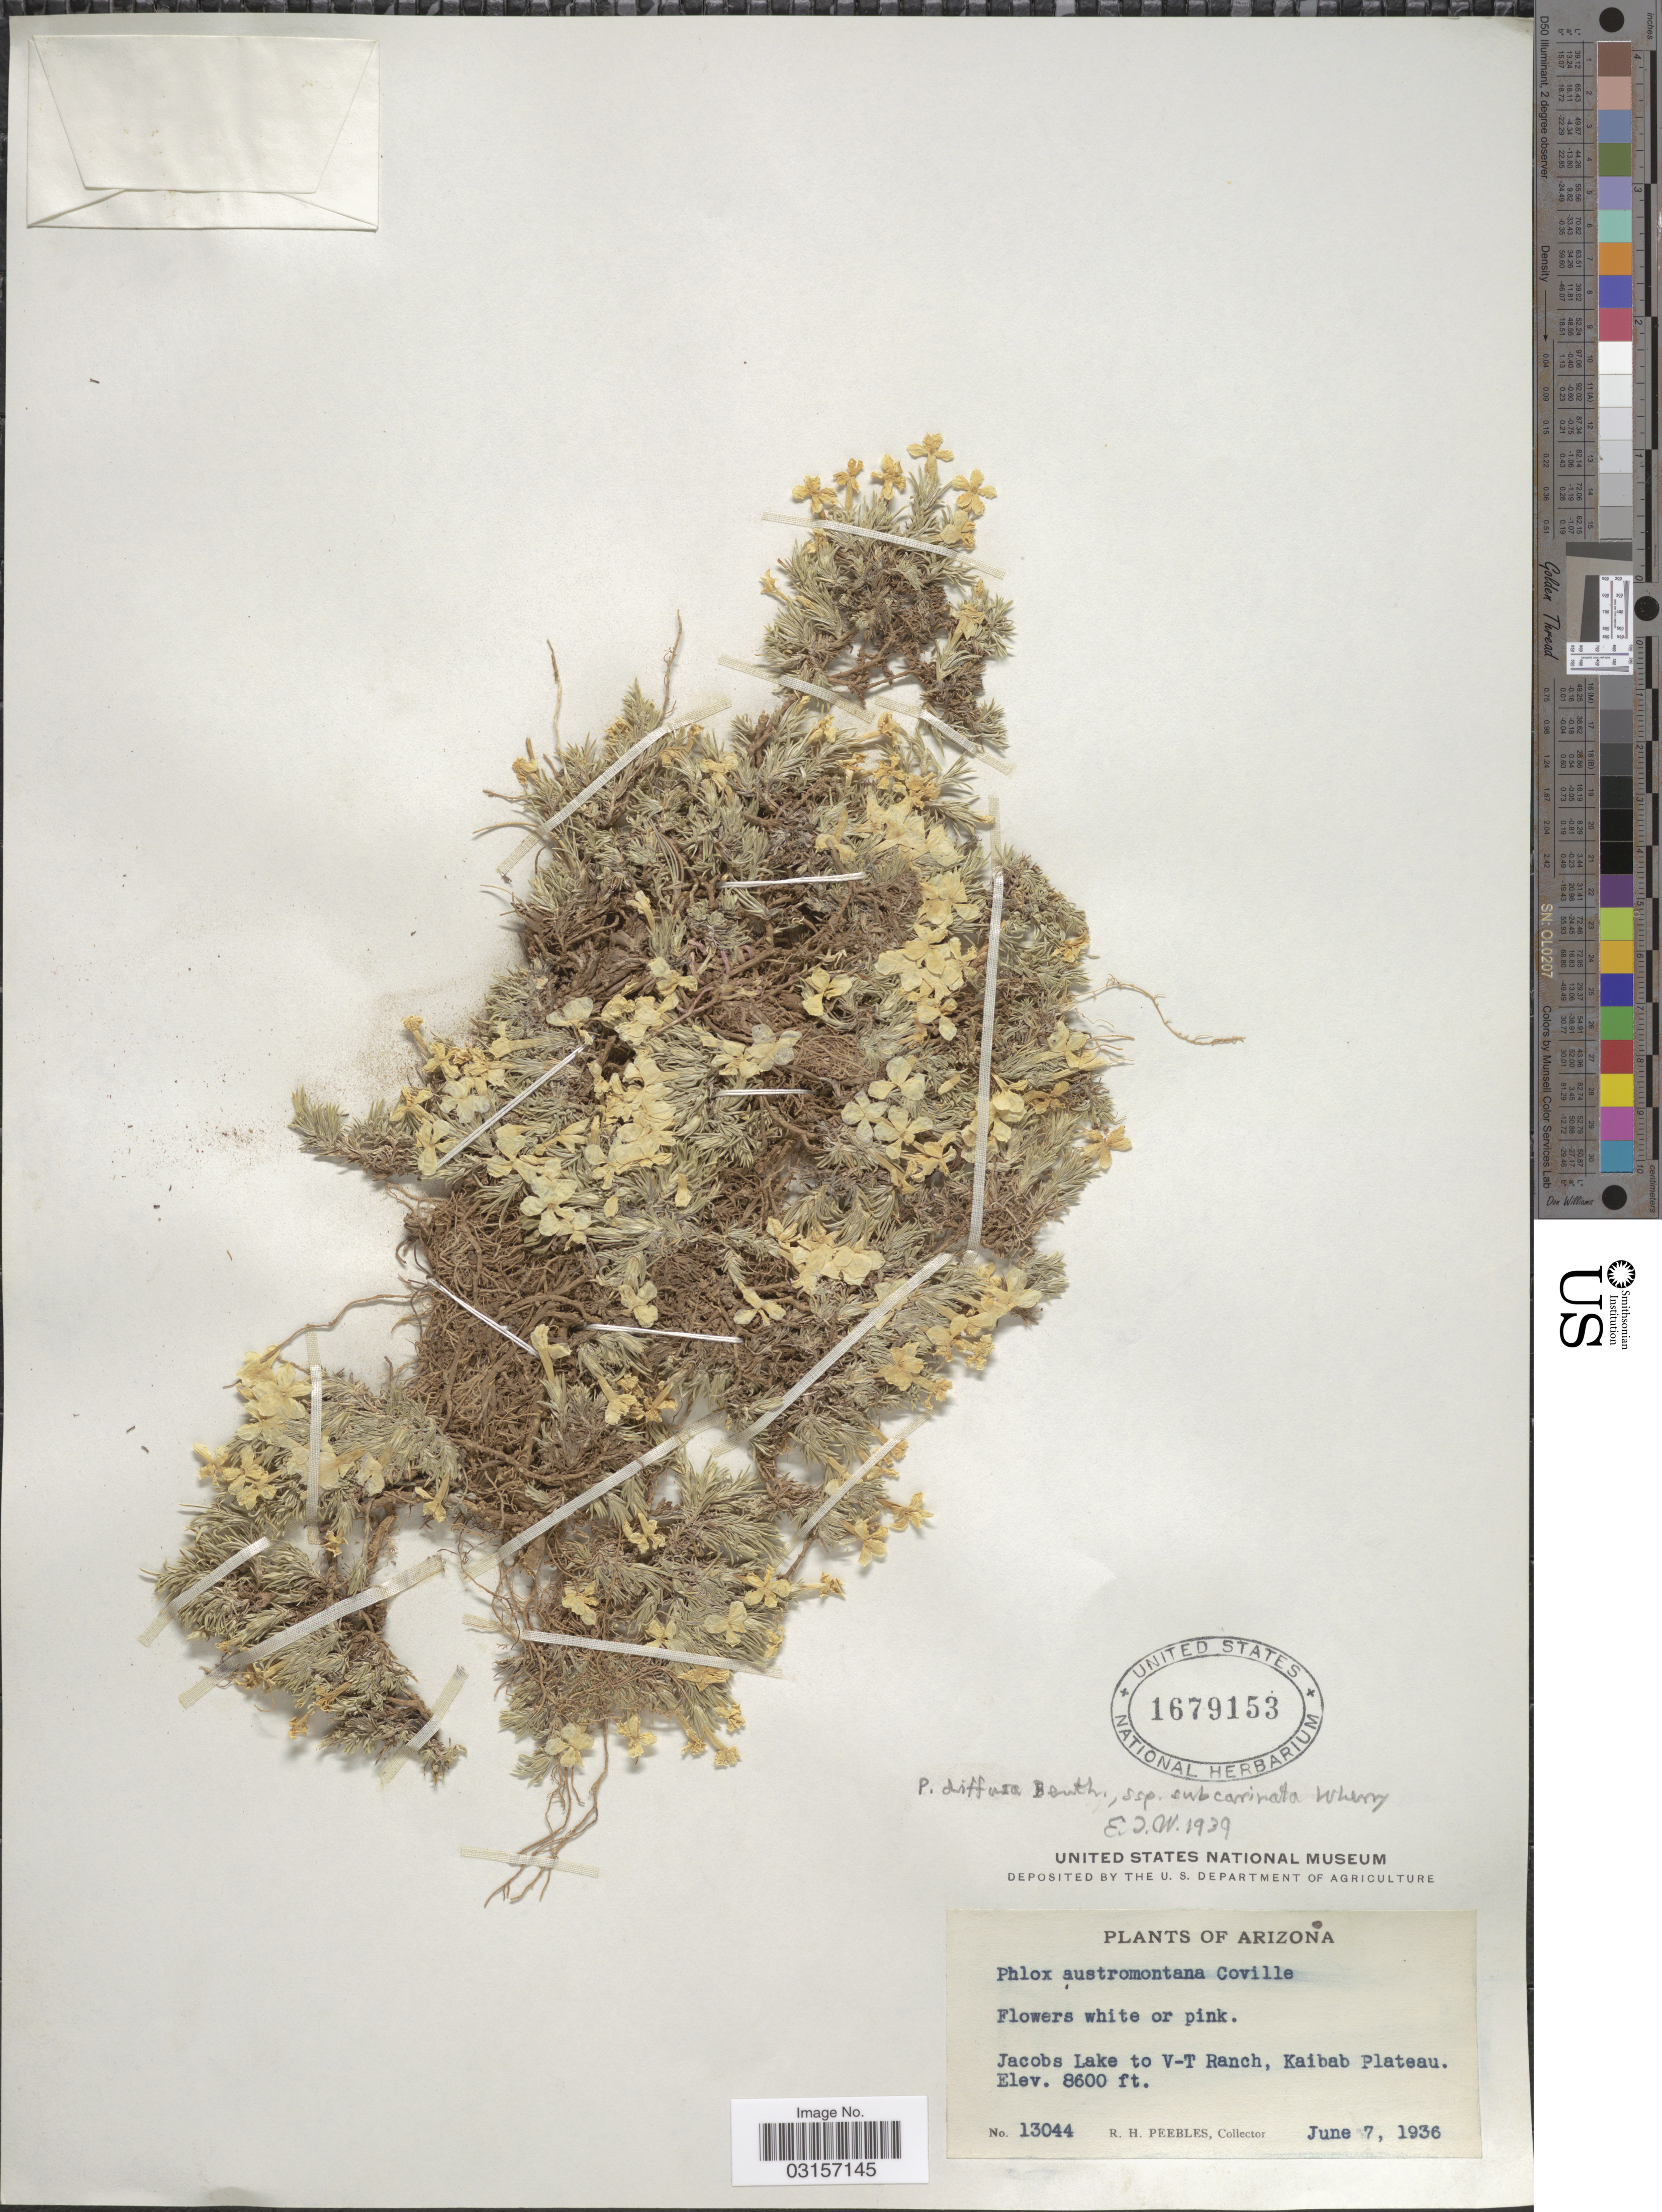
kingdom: Plantae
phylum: Tracheophyta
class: Magnoliopsida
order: Ericales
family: Polemoniaceae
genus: Phlox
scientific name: Phlox austromontana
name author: Coville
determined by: Mayfield, M. H.; Ferguson, C. J.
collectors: R. H. Peebles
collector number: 13044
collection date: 1936-06-07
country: United States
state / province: Arizona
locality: Jacobs Lake to V-T Ranch, Kaibab Plateau.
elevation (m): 2621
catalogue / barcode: US 1679153